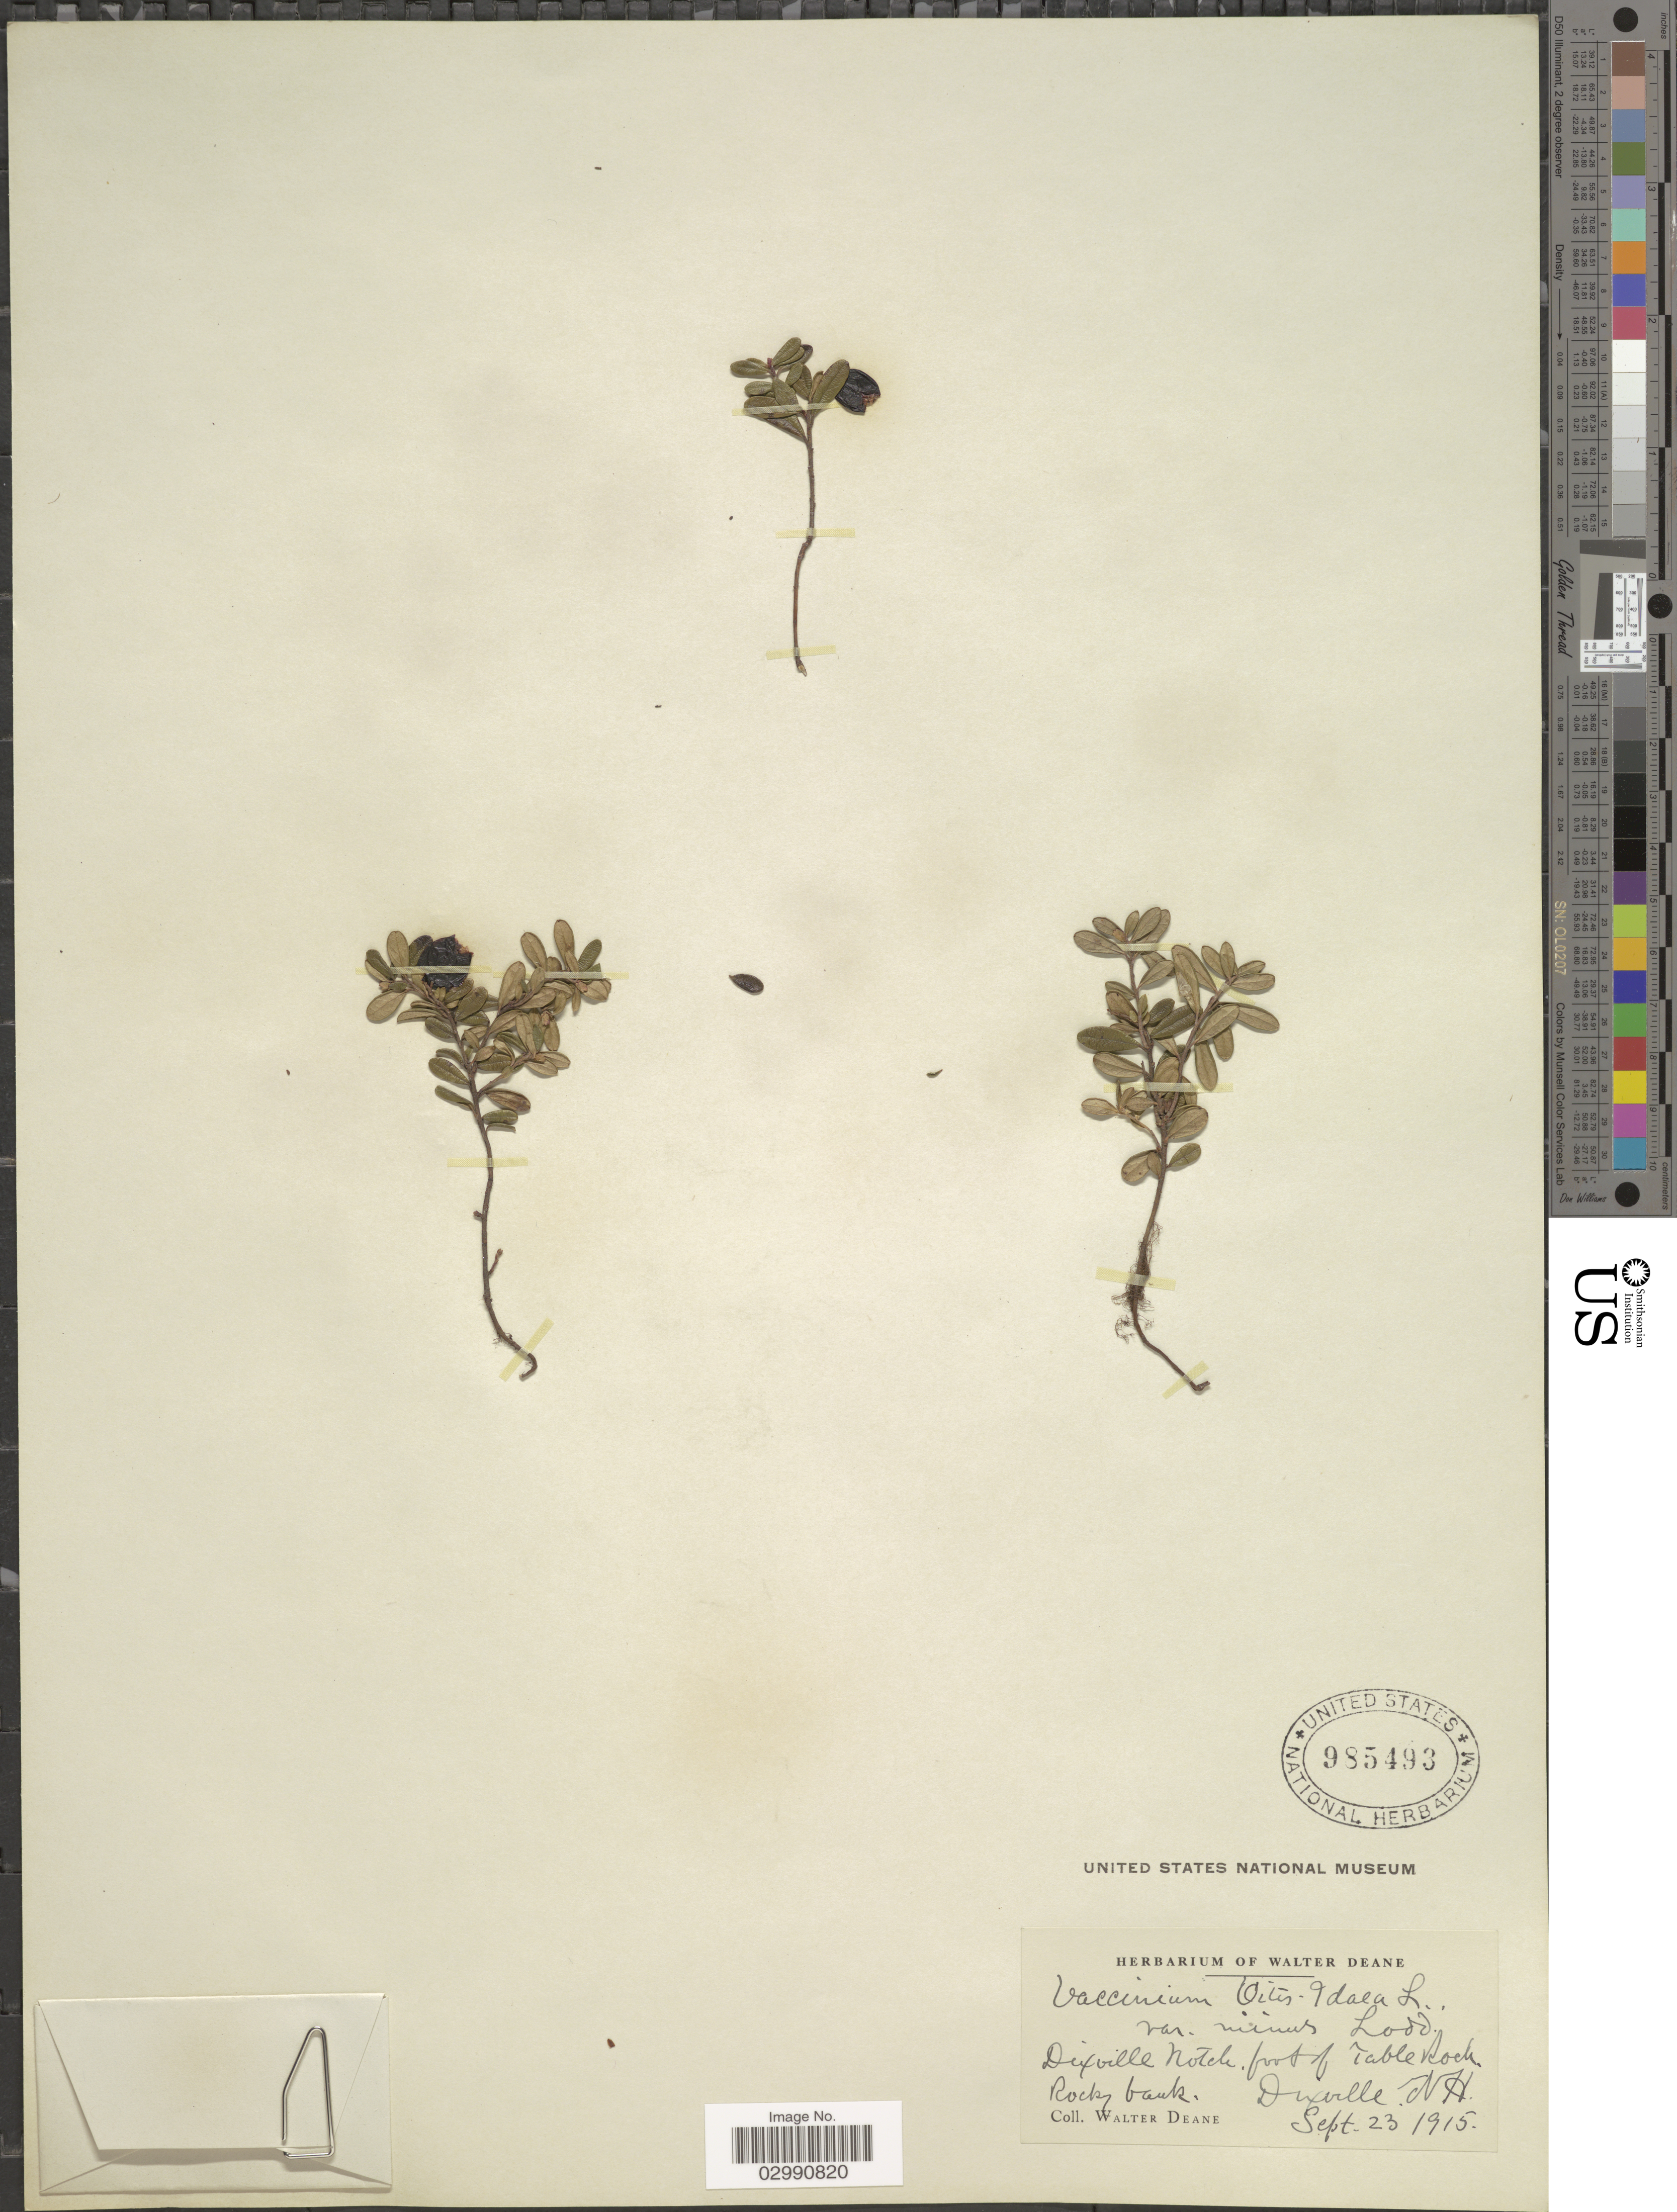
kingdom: Plantae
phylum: Tracheophyta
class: Magnoliopsida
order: Ericales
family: Ericaceae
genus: Vaccinium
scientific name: Vaccinium vitis-idaea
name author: L.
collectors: W. Deane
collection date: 1915-09-23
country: United States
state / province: New Hampshire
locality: Dixville Notch, foot of Table Rock. Dixville.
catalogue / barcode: US 985493